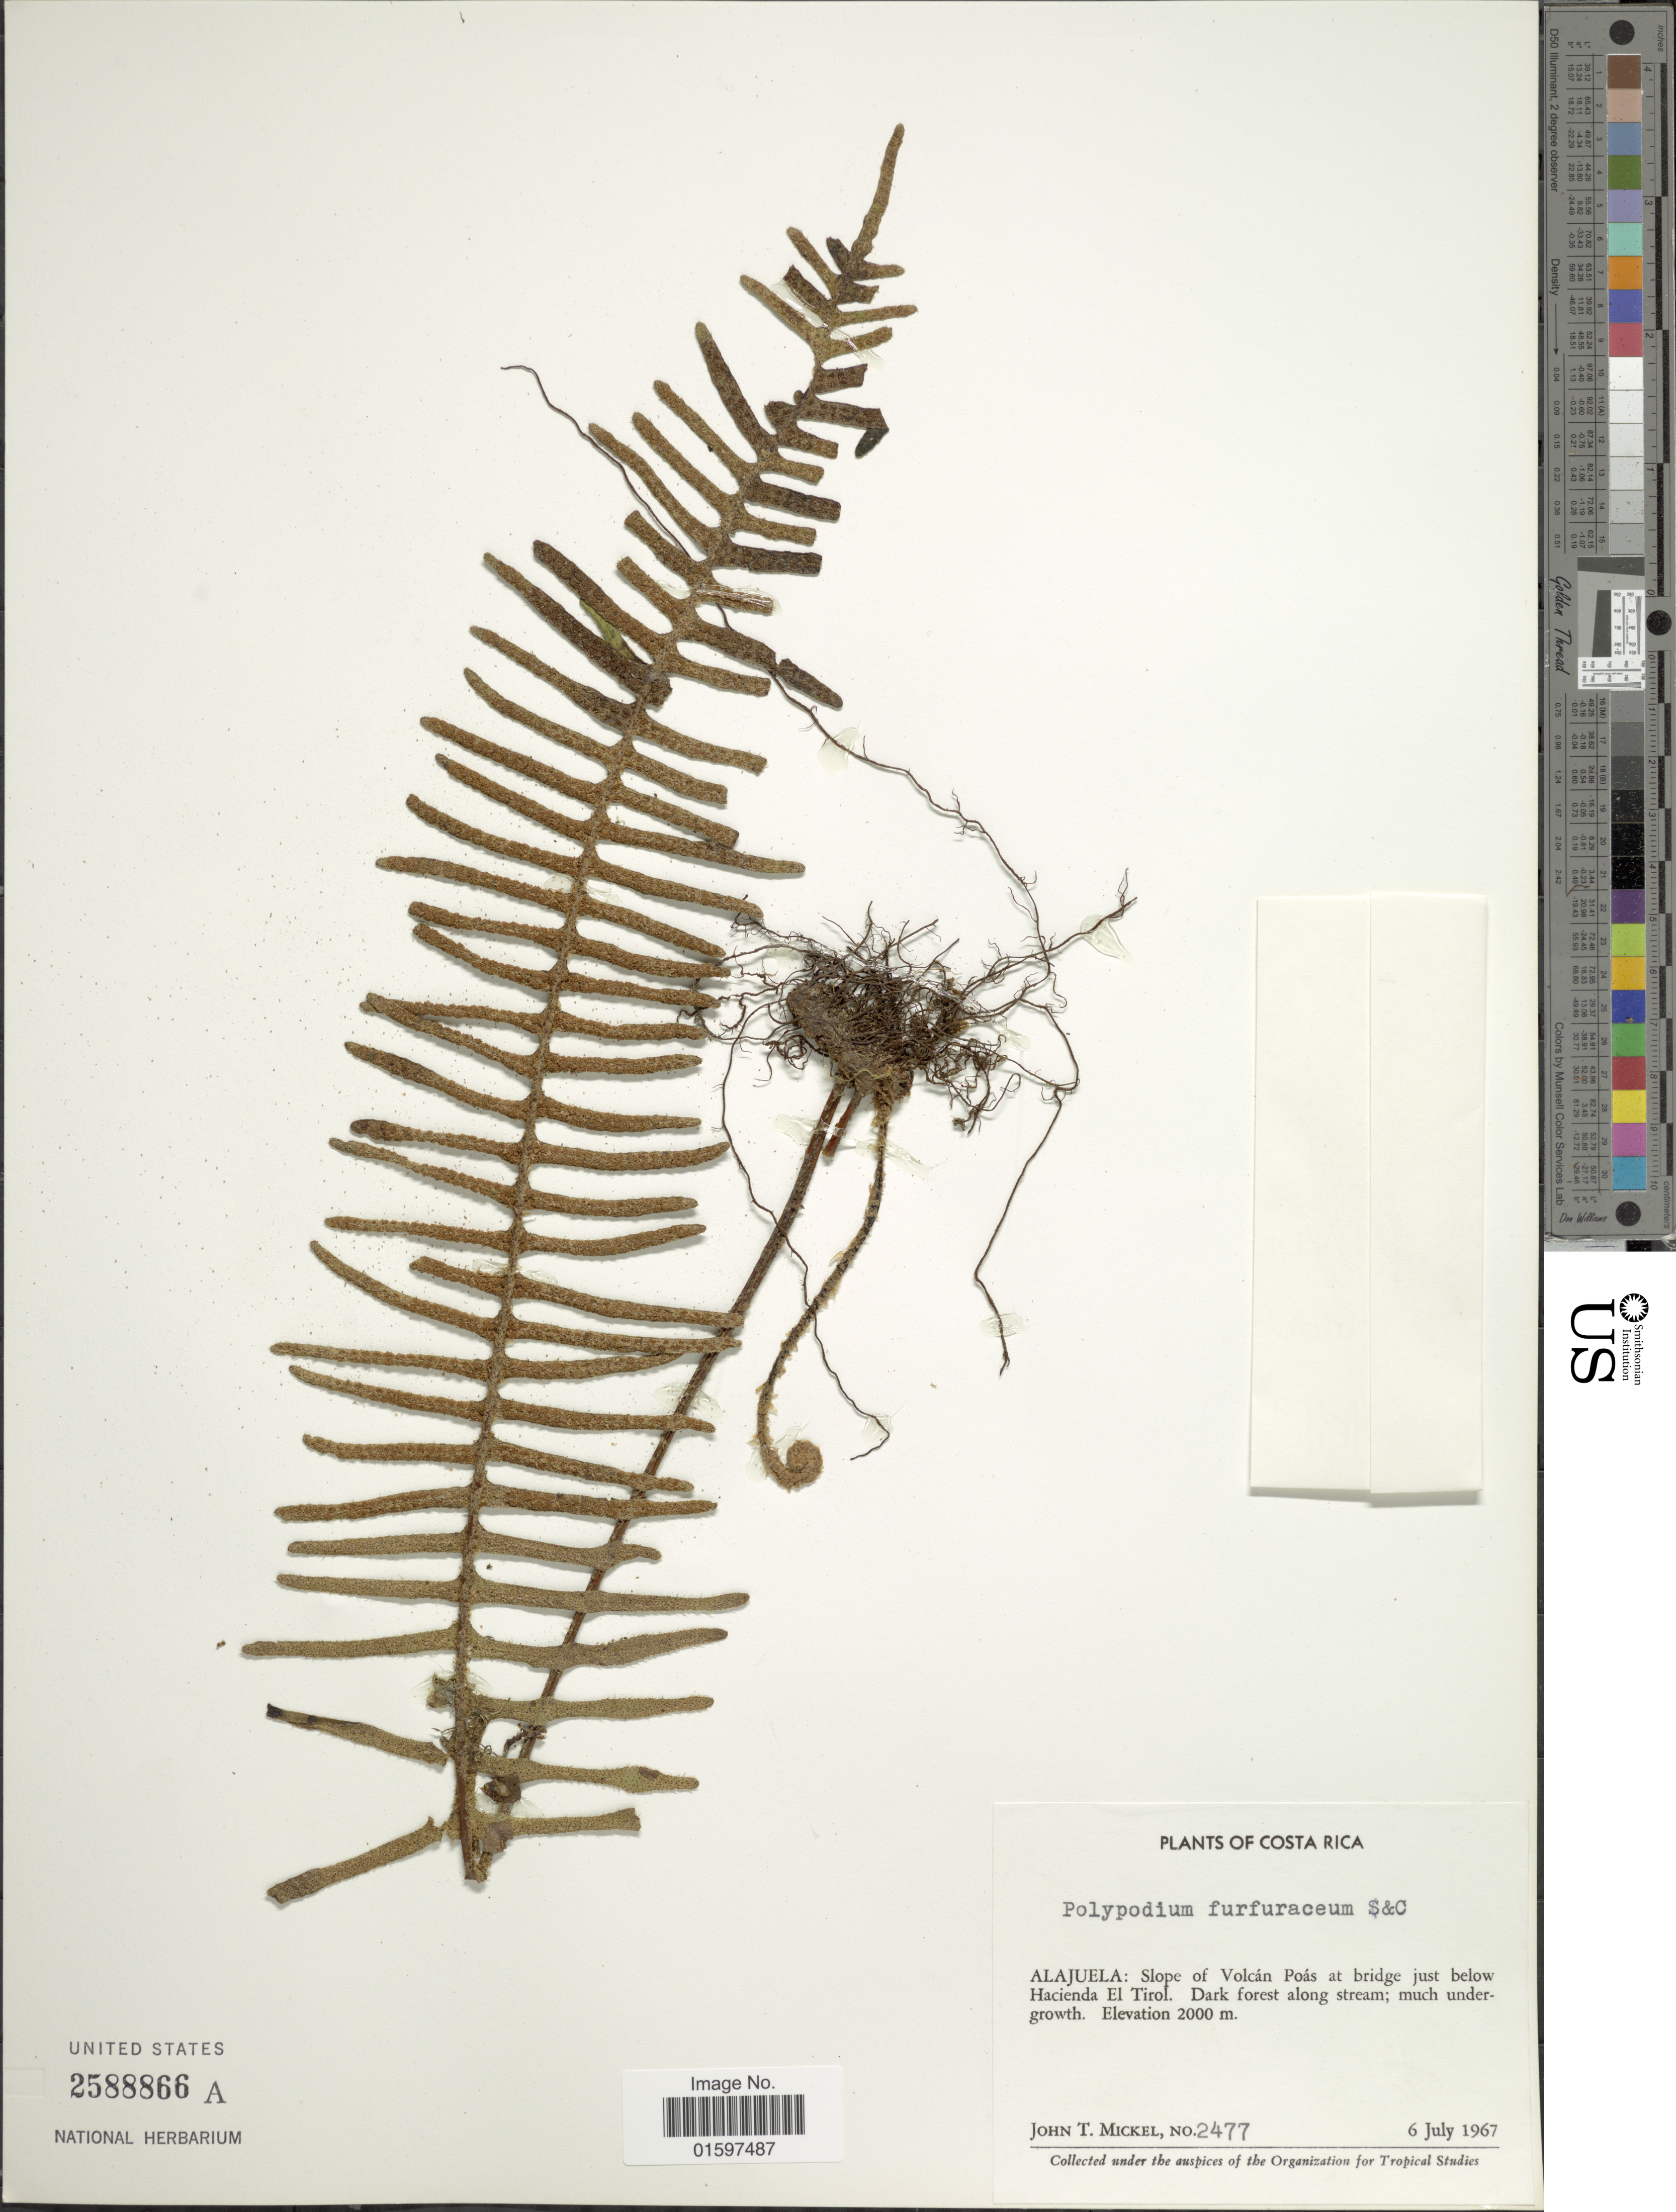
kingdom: Plantae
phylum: Tracheophyta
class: Polypodiopsida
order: Polypodiales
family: Polypodiaceae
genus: Pleopeltis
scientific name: Pleopeltis furfuracea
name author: (Schltdl. & Cham.) A.R. Sm. & Tejero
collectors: J. T. Mickel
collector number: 2477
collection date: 1967-07-06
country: Costa Rica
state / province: Alajuela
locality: Slope of Volcán Poás at bridge just below Hacienda El Tirol, dark forest along streaml; much undergrowth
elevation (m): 2000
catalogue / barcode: US 2588866A